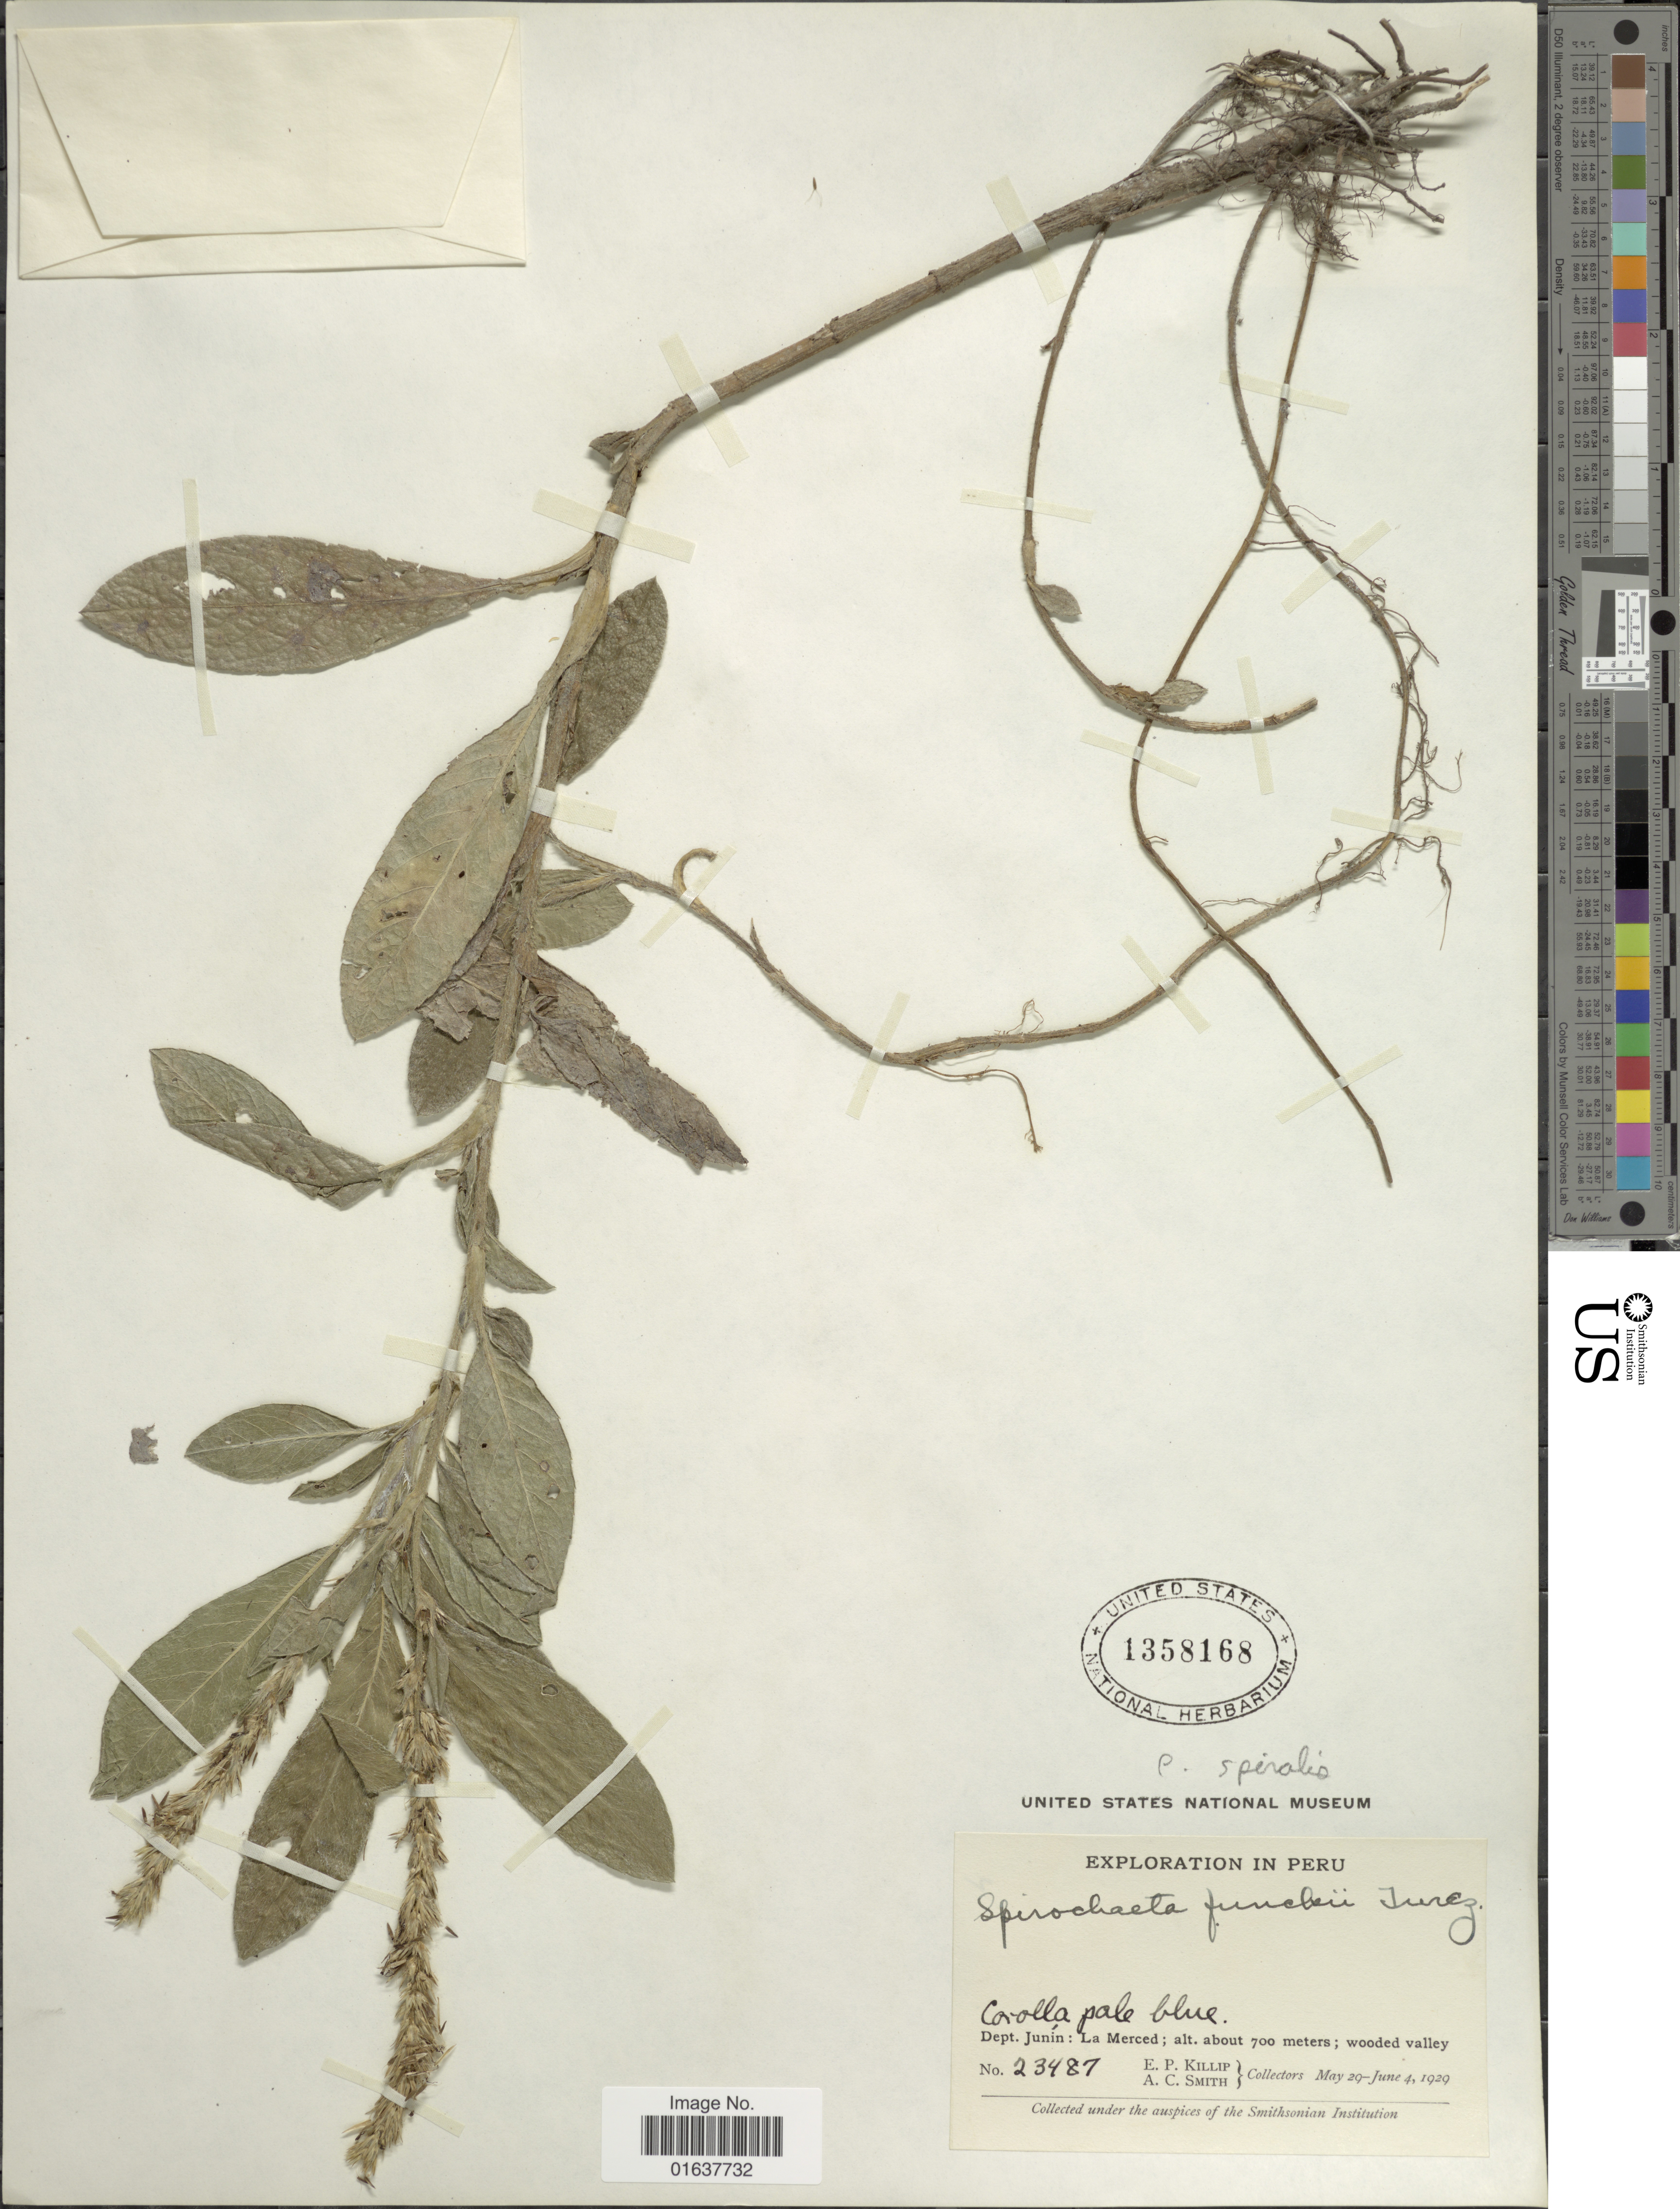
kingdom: Plantae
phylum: Tracheophyta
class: Magnoliopsida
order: Asterales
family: Asteraceae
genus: Pseudelephantopus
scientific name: Pseudelephantopus spiralis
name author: (Less.) Cronquist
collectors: E. P. Killip & A. C. Smith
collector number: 23487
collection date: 1929-05-29/1929-06-04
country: Peru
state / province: Junín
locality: La Merced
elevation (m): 700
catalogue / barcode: US 1358168